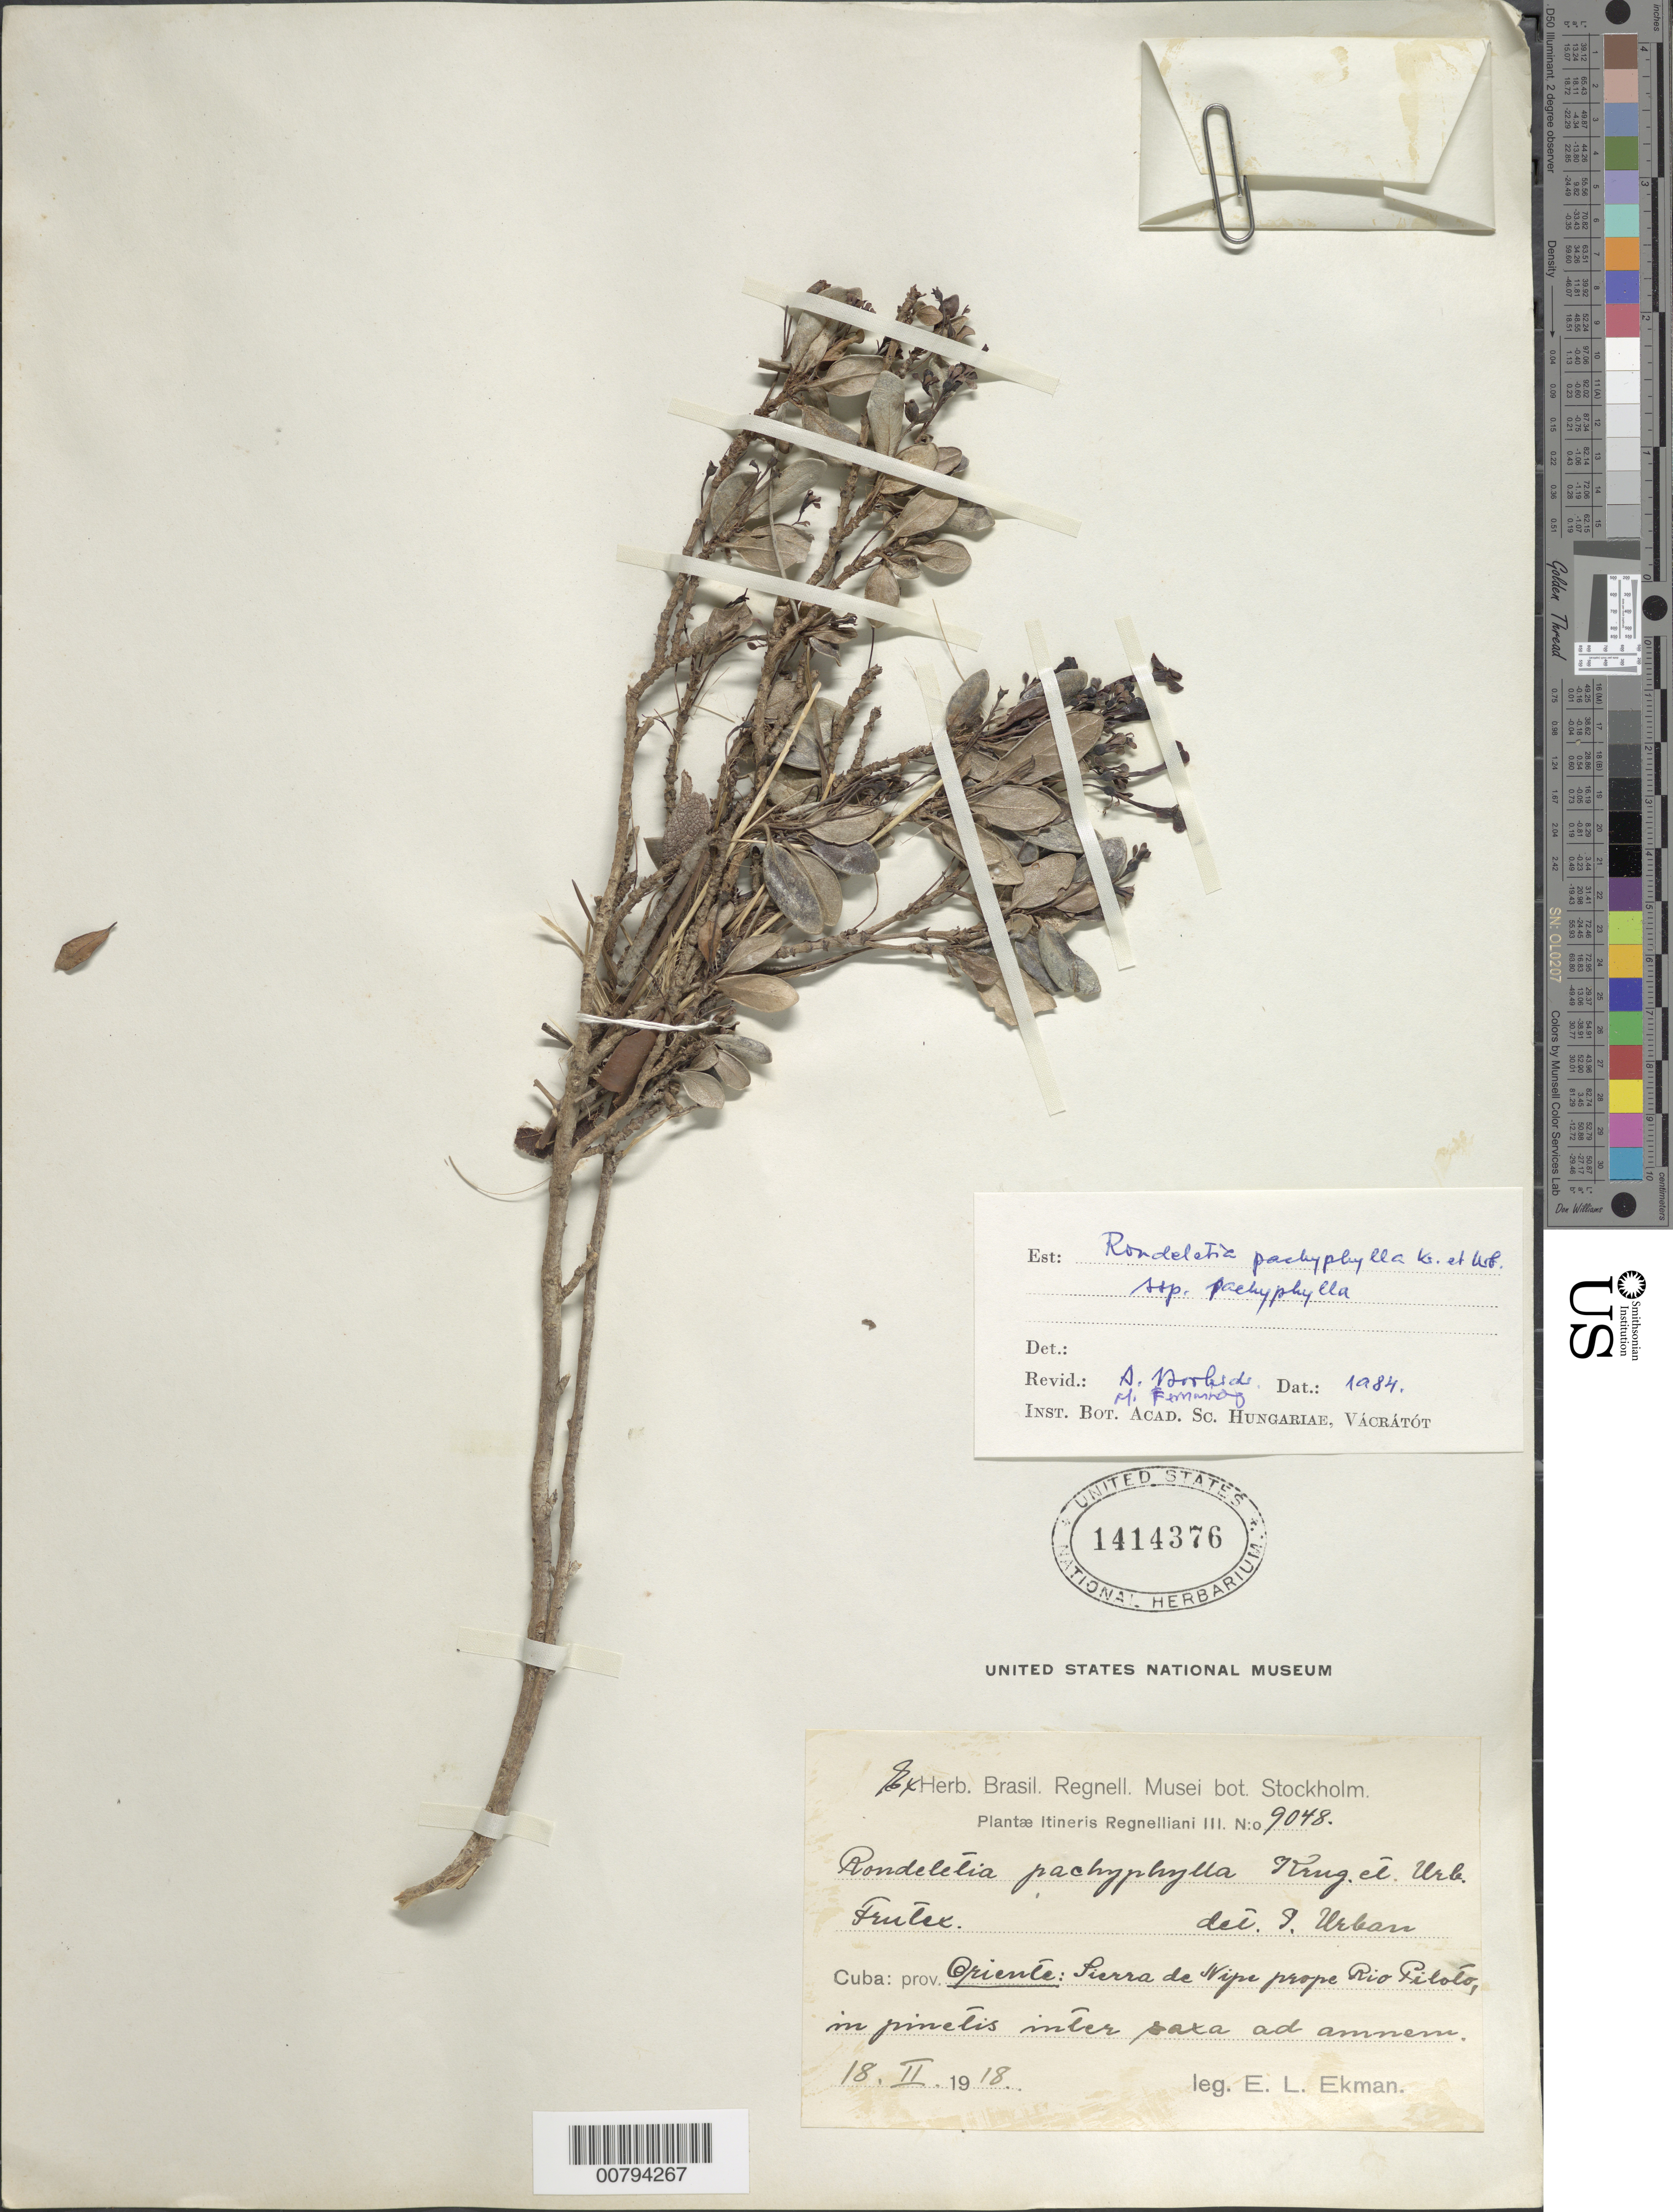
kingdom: Plantae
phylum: Tracheophyta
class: Magnoliopsida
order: Gentianales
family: Rubiaceae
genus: Rondeletia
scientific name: Rondeletia pachyphylla subsp. pacyphylla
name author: Krug & Urb.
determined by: Borhidi, A. L.; Fernandez, M.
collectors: E. L. Ekman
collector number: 9048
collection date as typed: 18 Feb 1918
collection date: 1918-02-18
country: Cuba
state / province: Oriente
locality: Sierra de Nipe prope Rio Piloto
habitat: In pinetis inter saxa ad amnem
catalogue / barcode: US 1414376